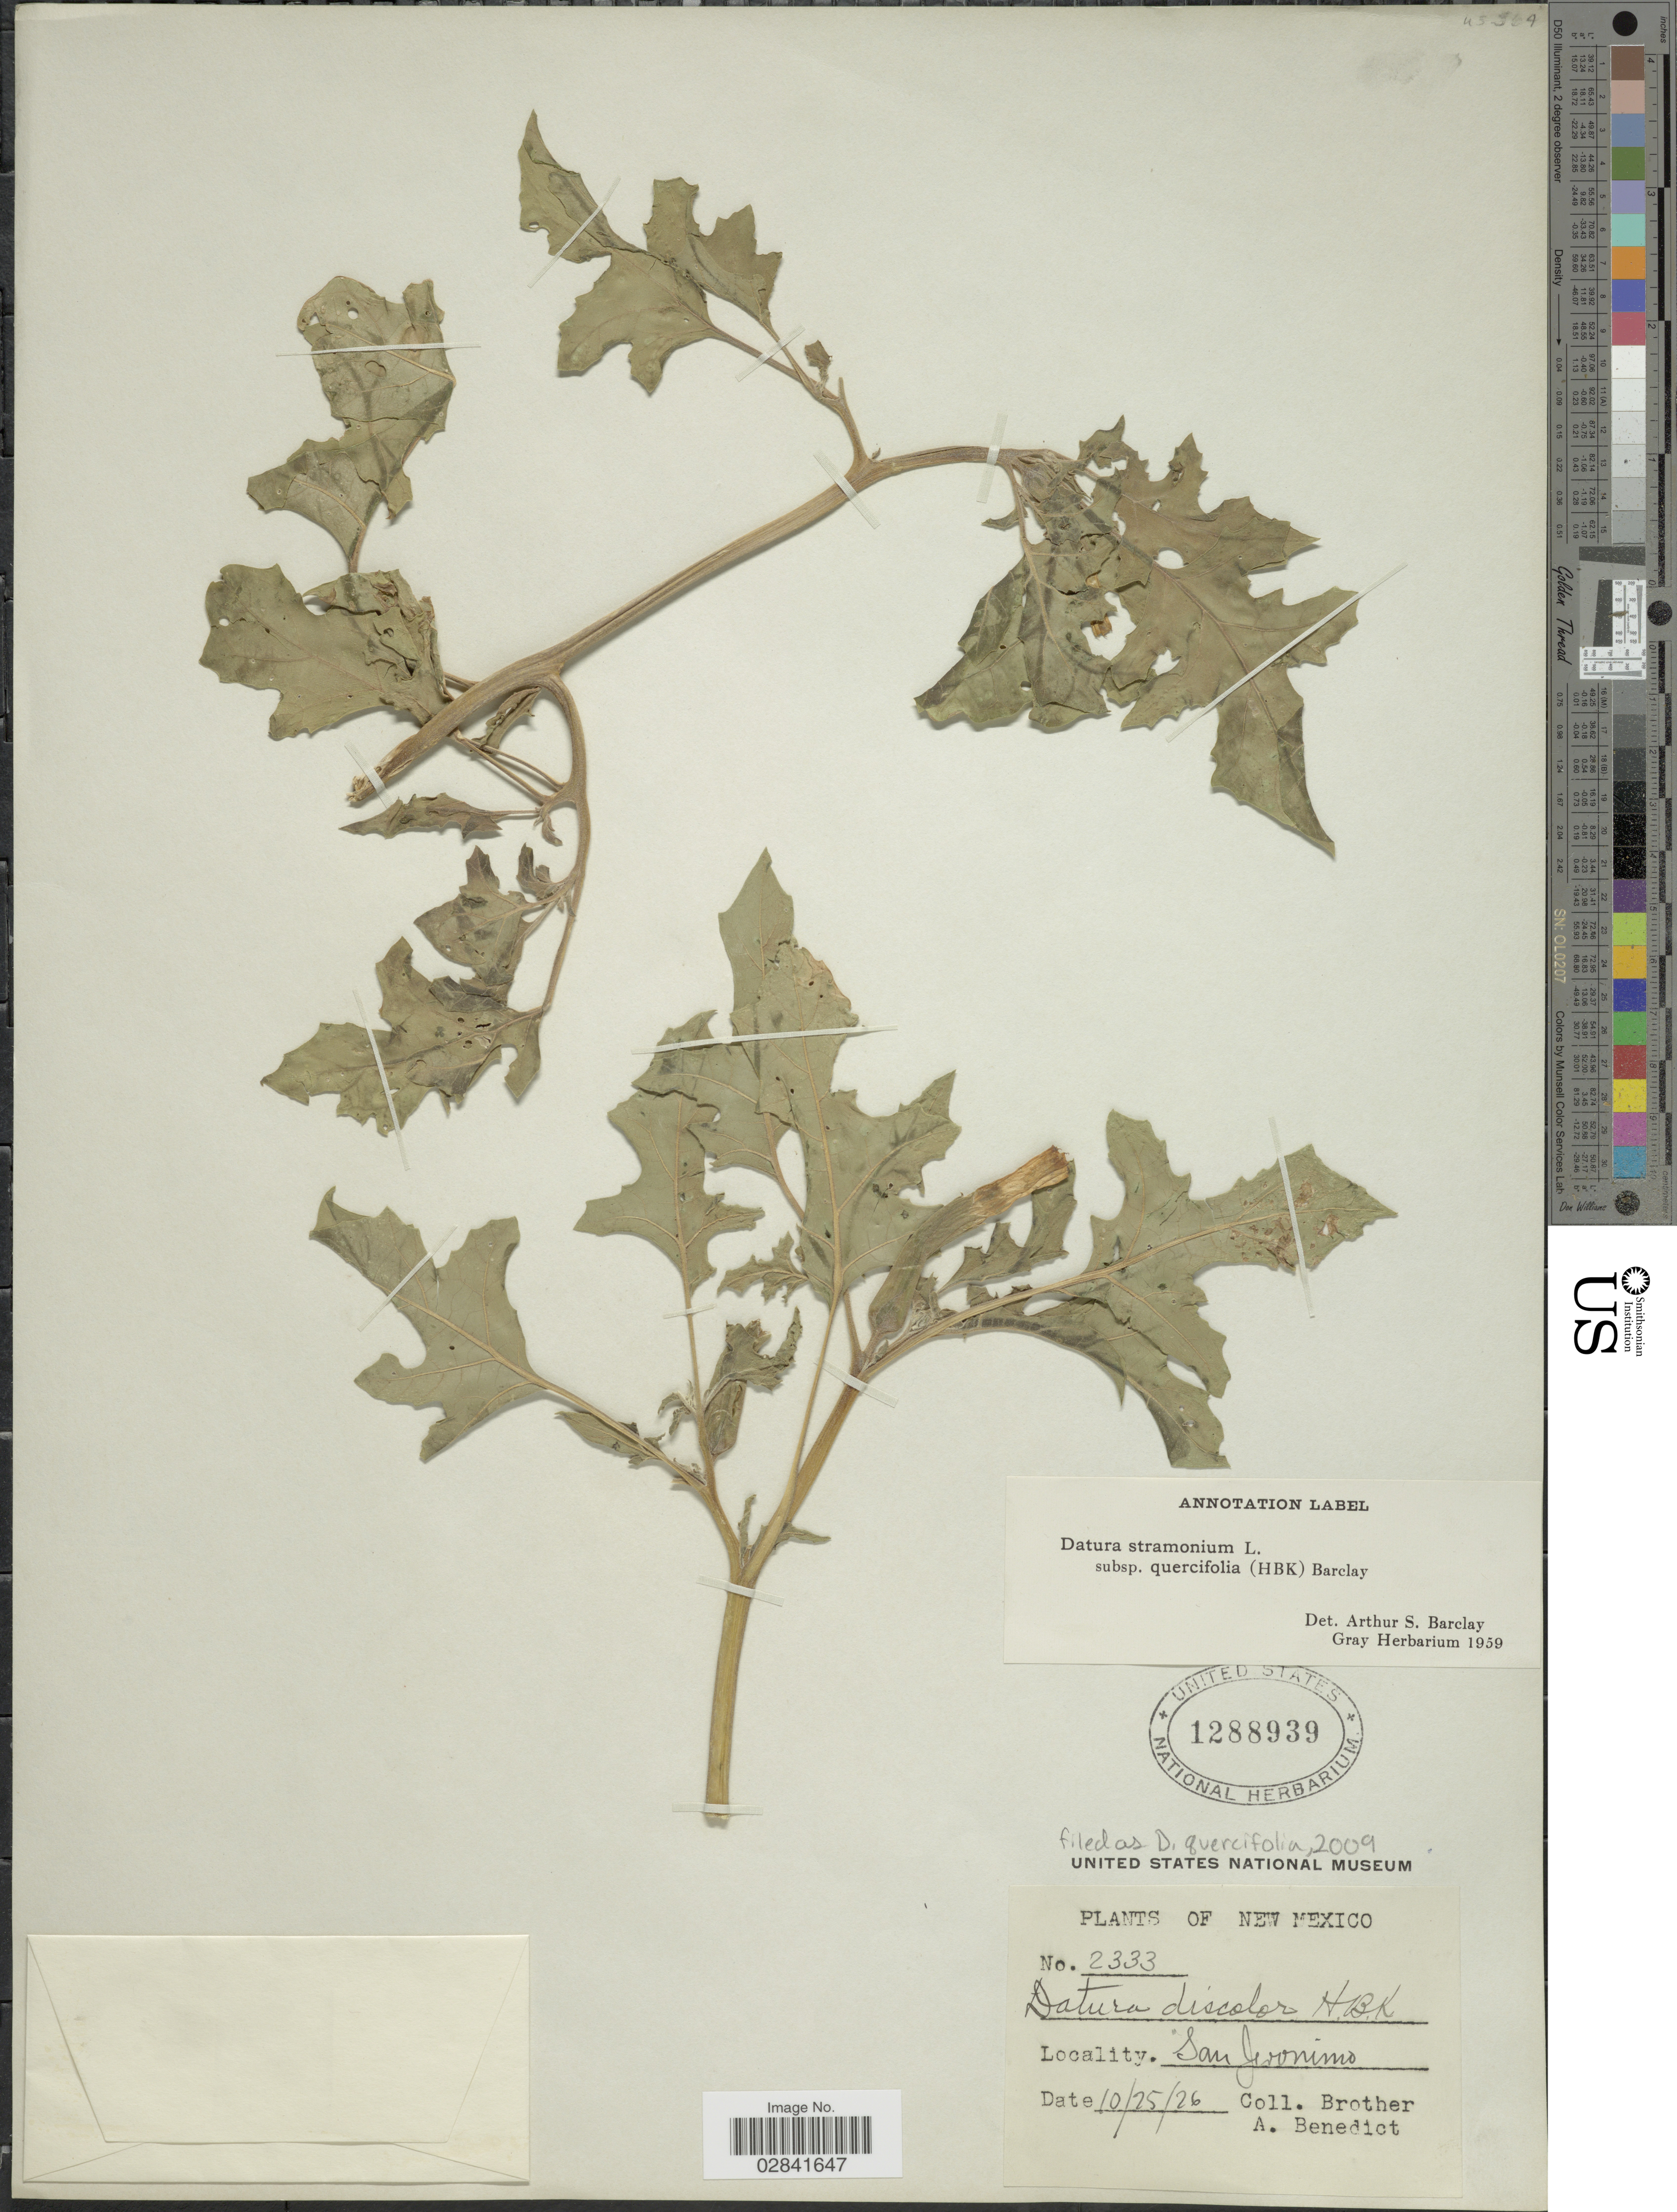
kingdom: Plantae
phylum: Tracheophyta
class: Magnoliopsida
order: Solanales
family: Solanaceae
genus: Datura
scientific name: Datura quercifolia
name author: Kunth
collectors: Bro. A. Benedict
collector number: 2333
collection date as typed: Transcribed d/m/y: 25/10/26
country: United States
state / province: New Mexico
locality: San Geronimo.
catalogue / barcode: US 1288939